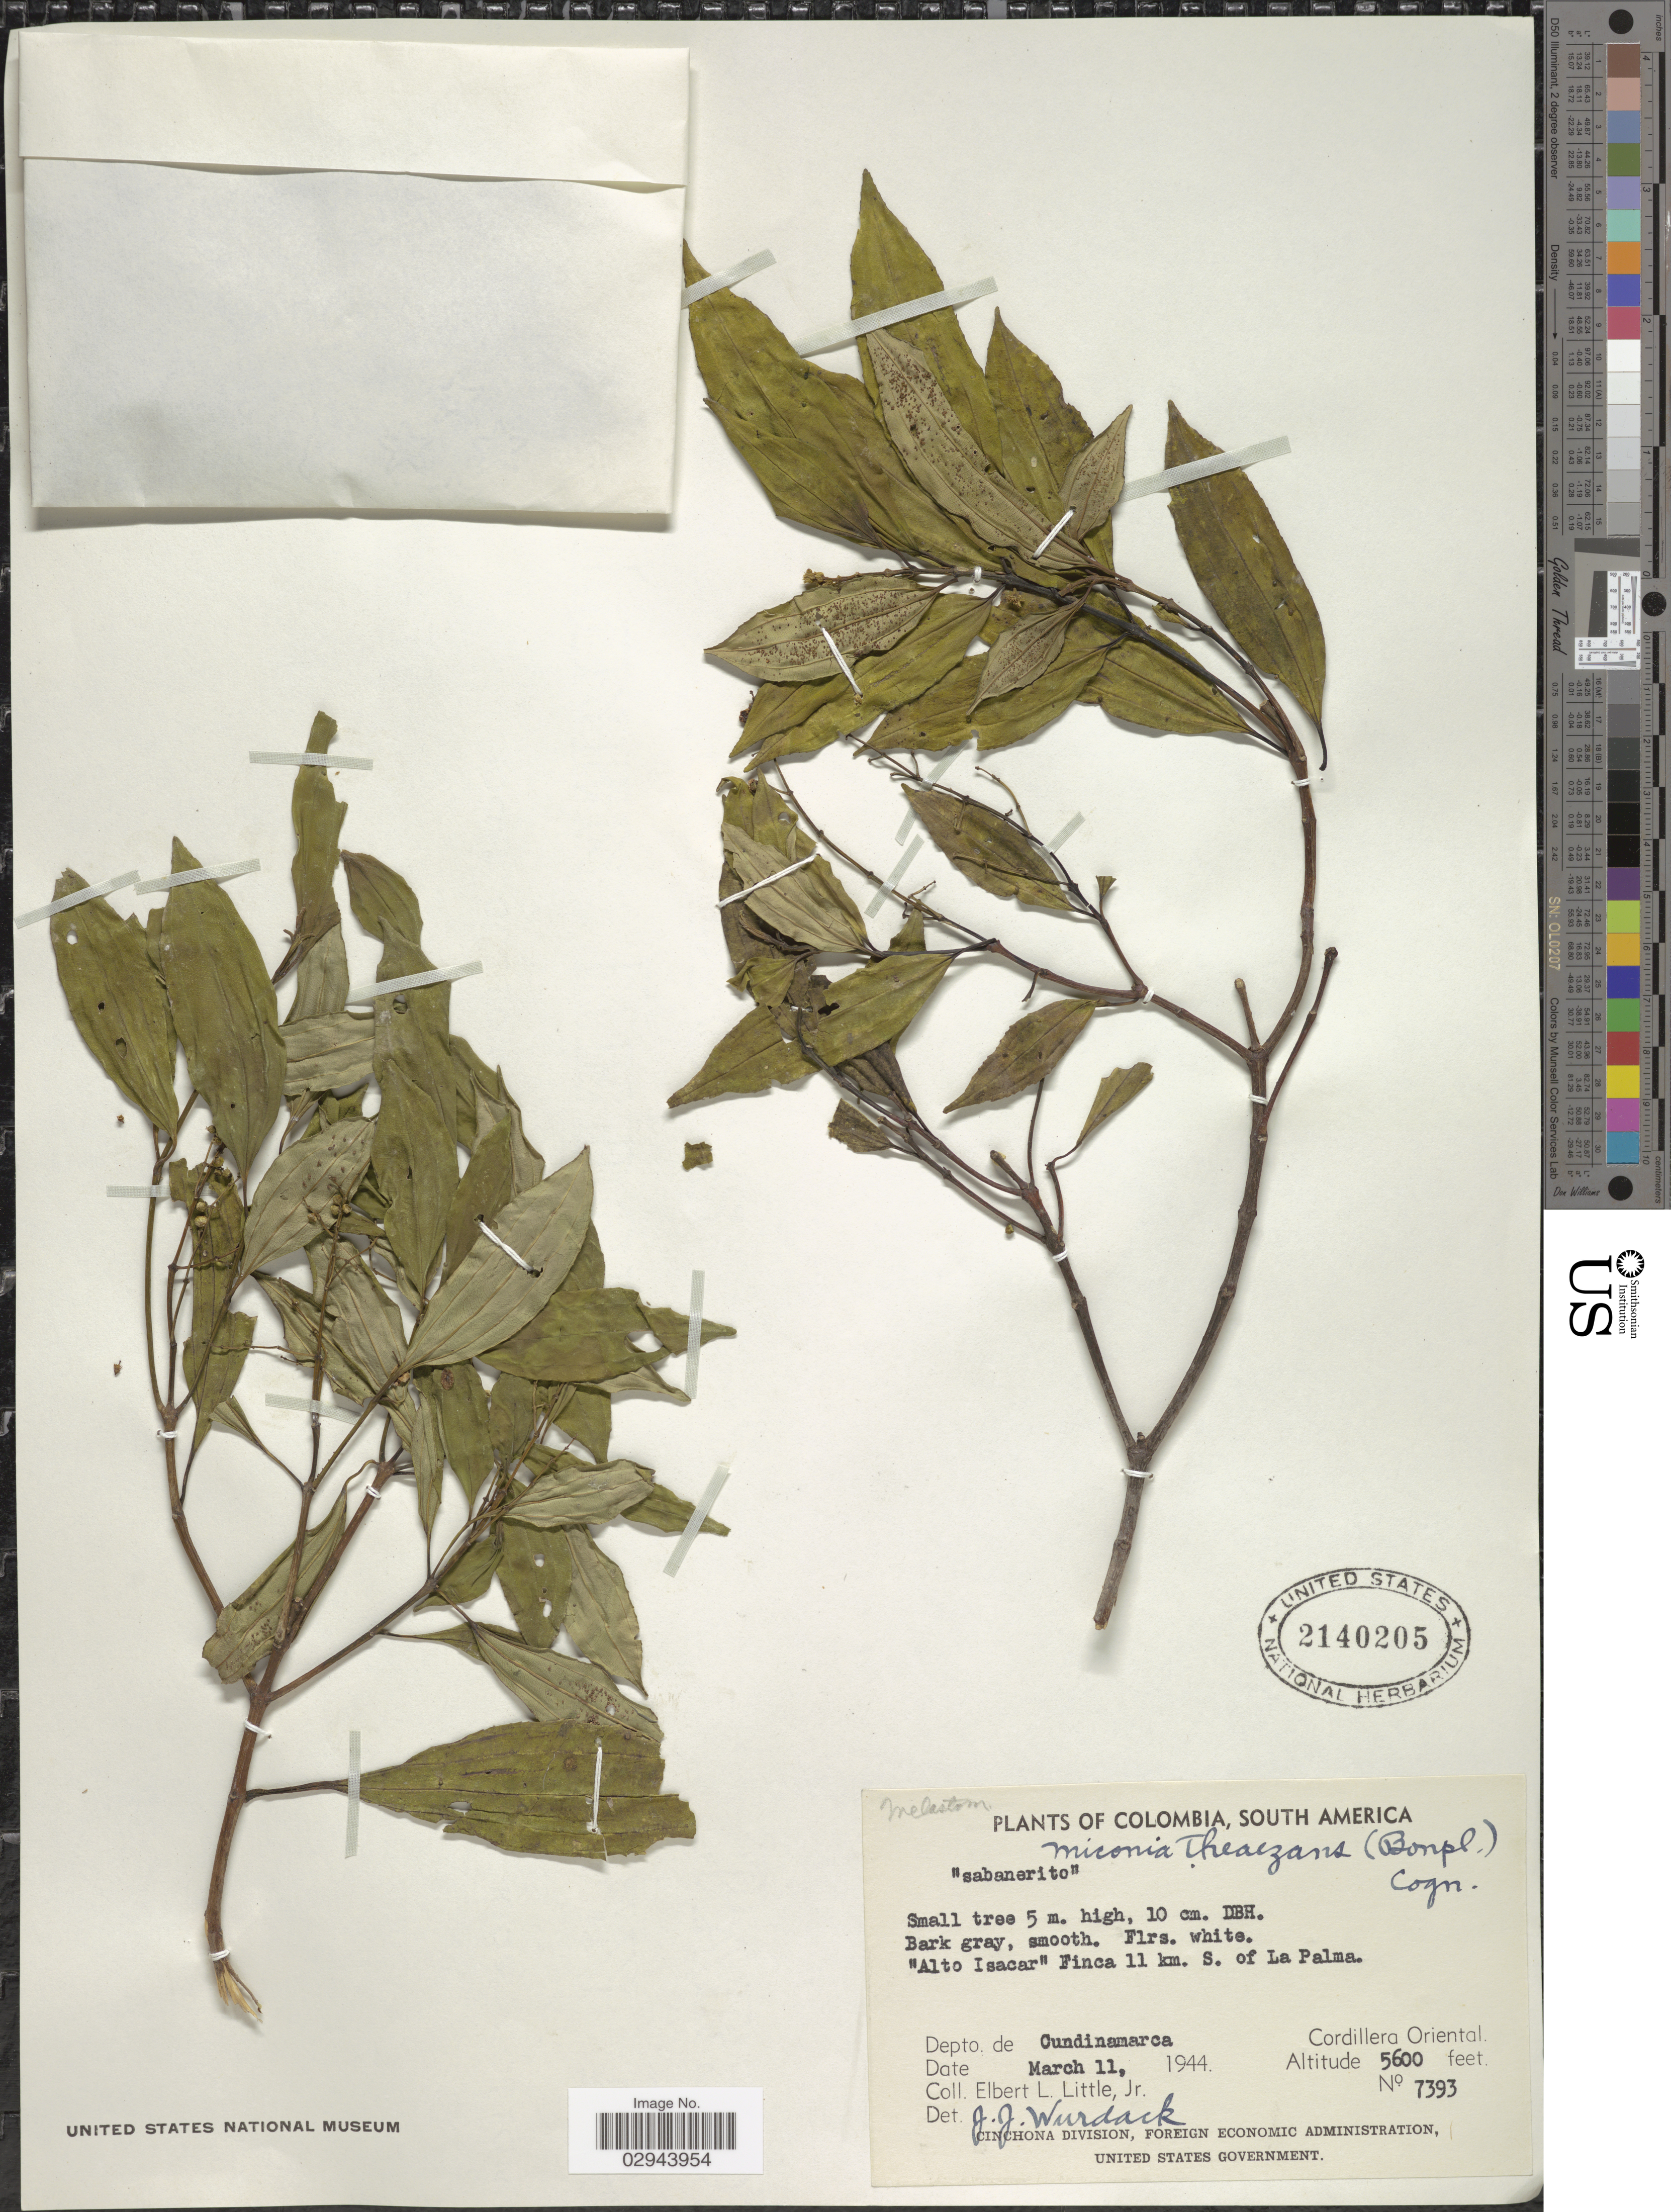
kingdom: Plantae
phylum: Tracheophyta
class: Magnoliopsida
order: Myrtales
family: Melastomataceae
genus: Miconia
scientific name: Miconia theizans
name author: (Bonpl.) Cogn.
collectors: E. L. Little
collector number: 7393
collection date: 1944-03-11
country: Colombia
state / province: Cundinamarca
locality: Alto Isacar, Finca 11 km. S. of La Palma, Depto. de Cundinamarca, Cordillera Oriental.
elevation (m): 1707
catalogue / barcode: US 2140205